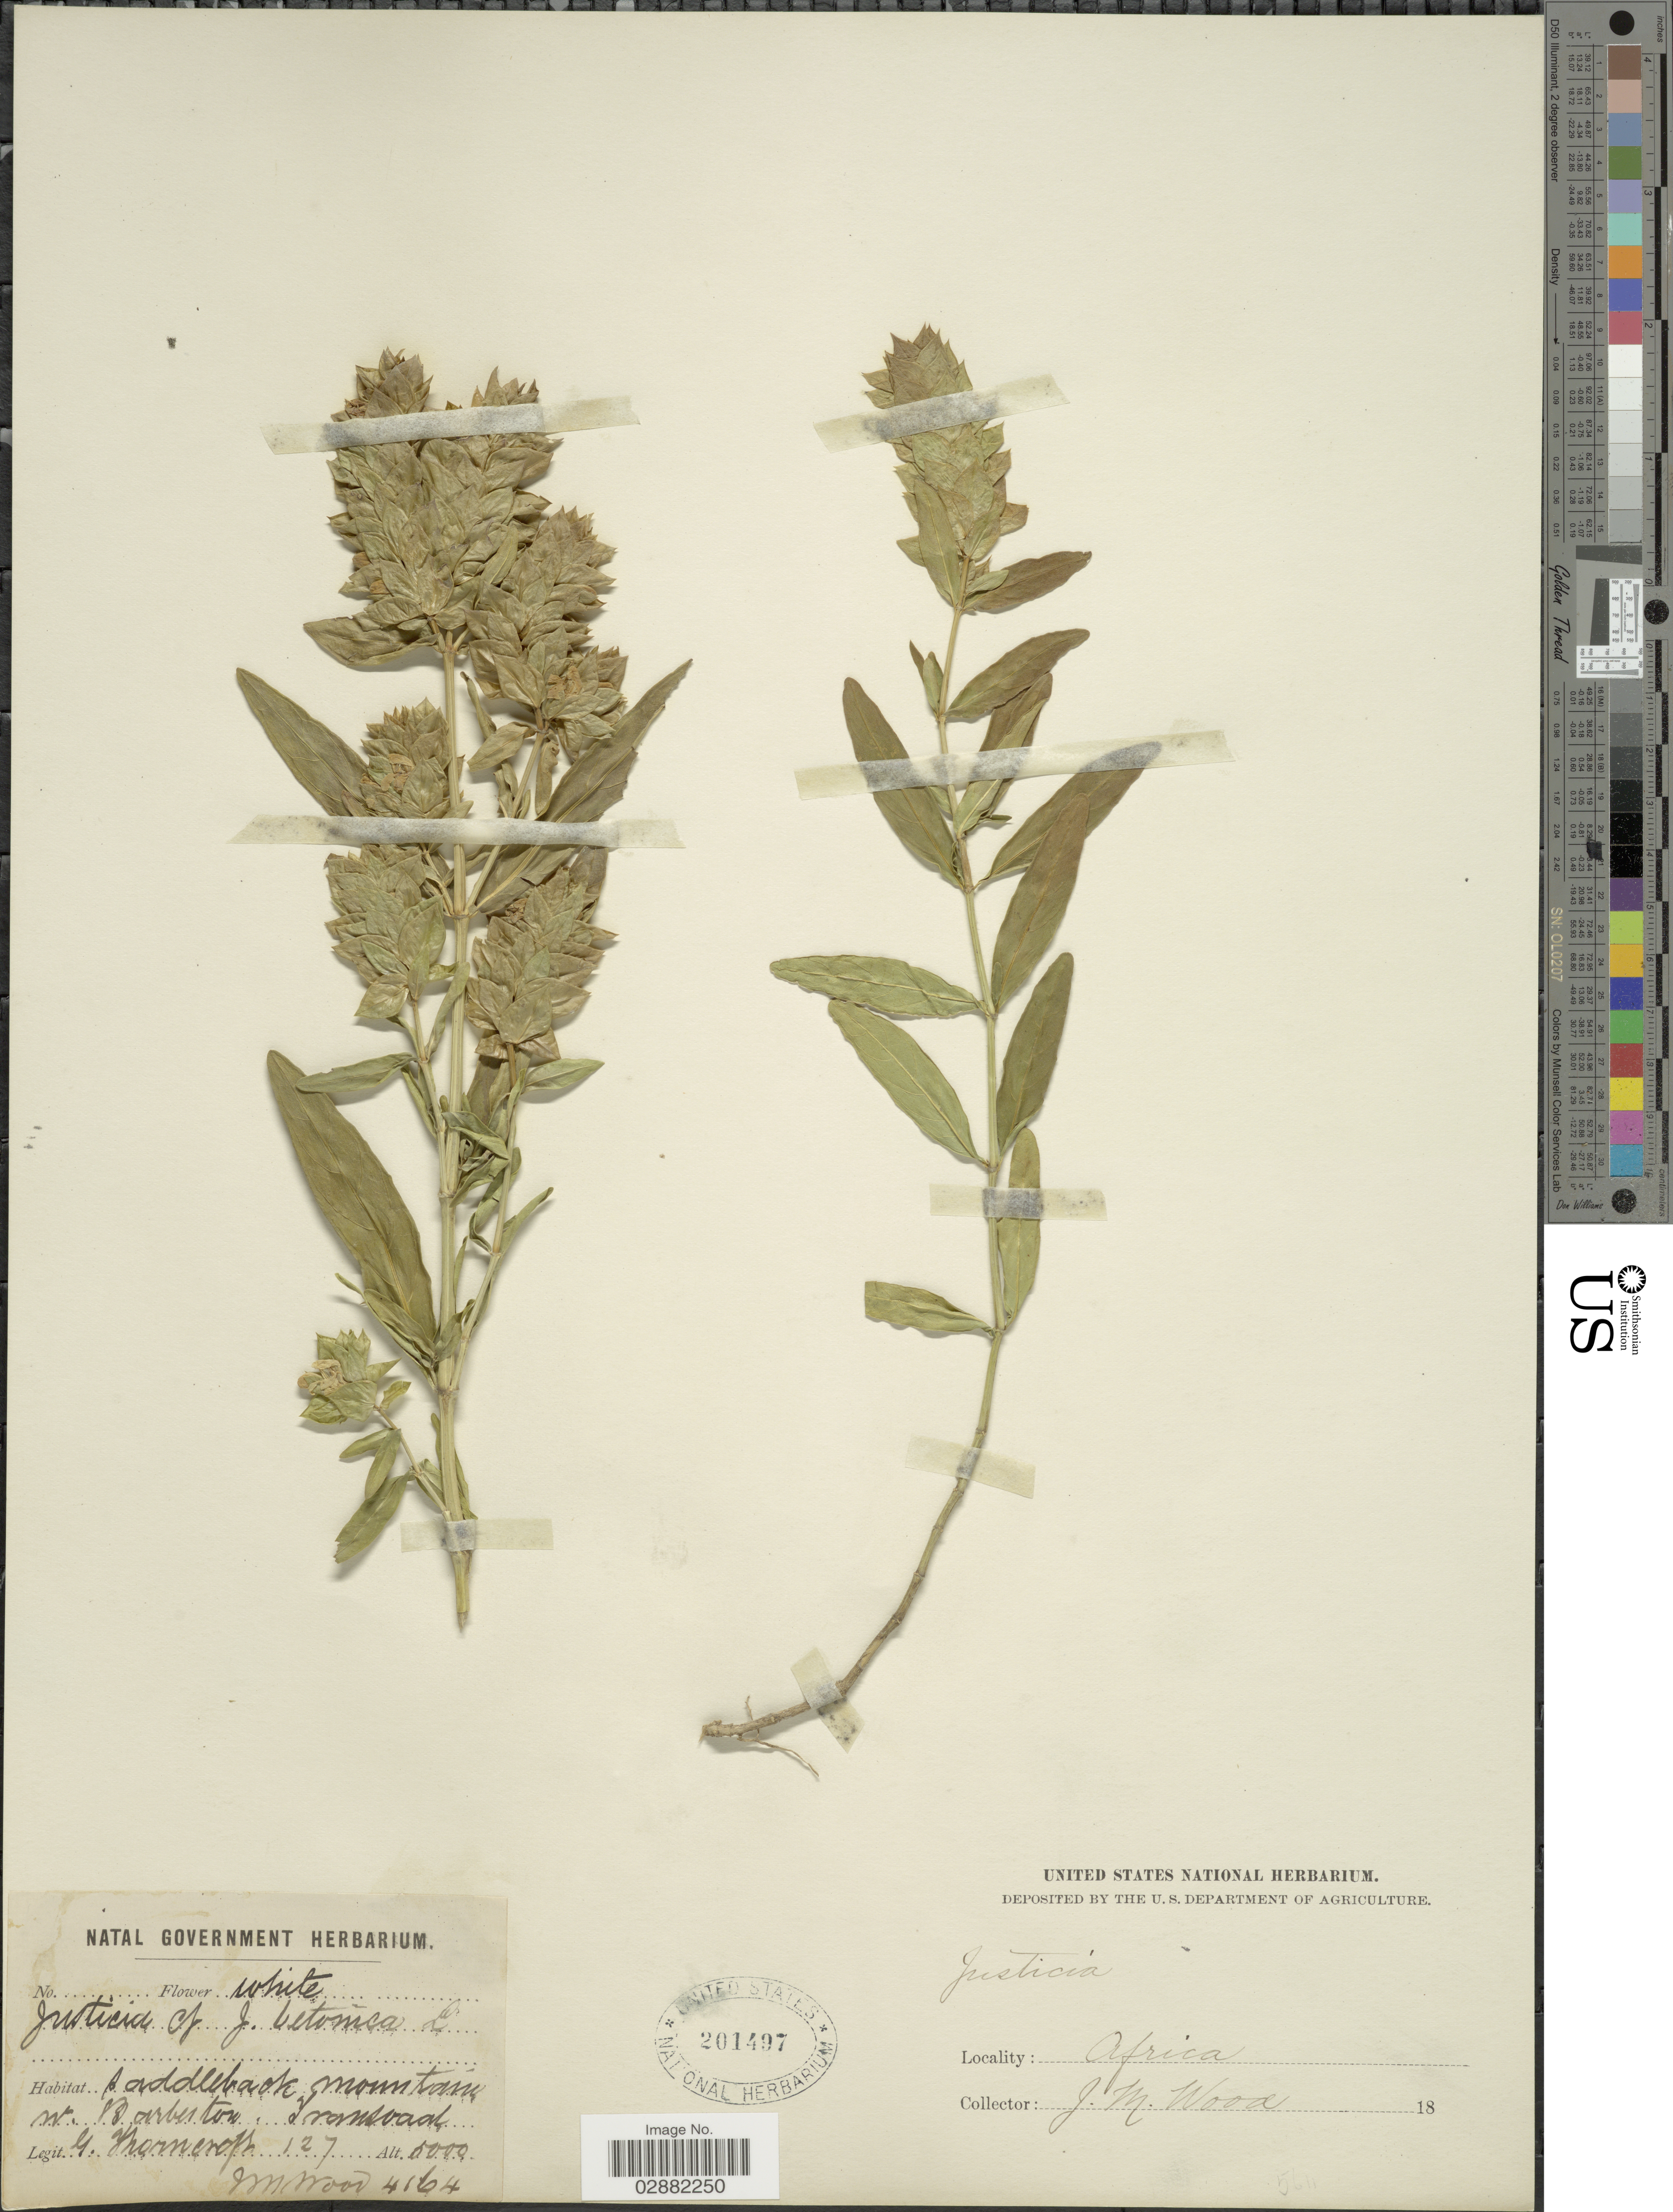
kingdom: Plantae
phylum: Tracheophyta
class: Magnoliopsida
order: Lamiales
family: Acanthaceae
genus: Justicia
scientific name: Justicia betonica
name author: L.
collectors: G. Thorncroft & J. M. Wood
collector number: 127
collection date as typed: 18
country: South Africa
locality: Saddleback mountain W. Barberton. Transvaal.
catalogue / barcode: US 201407